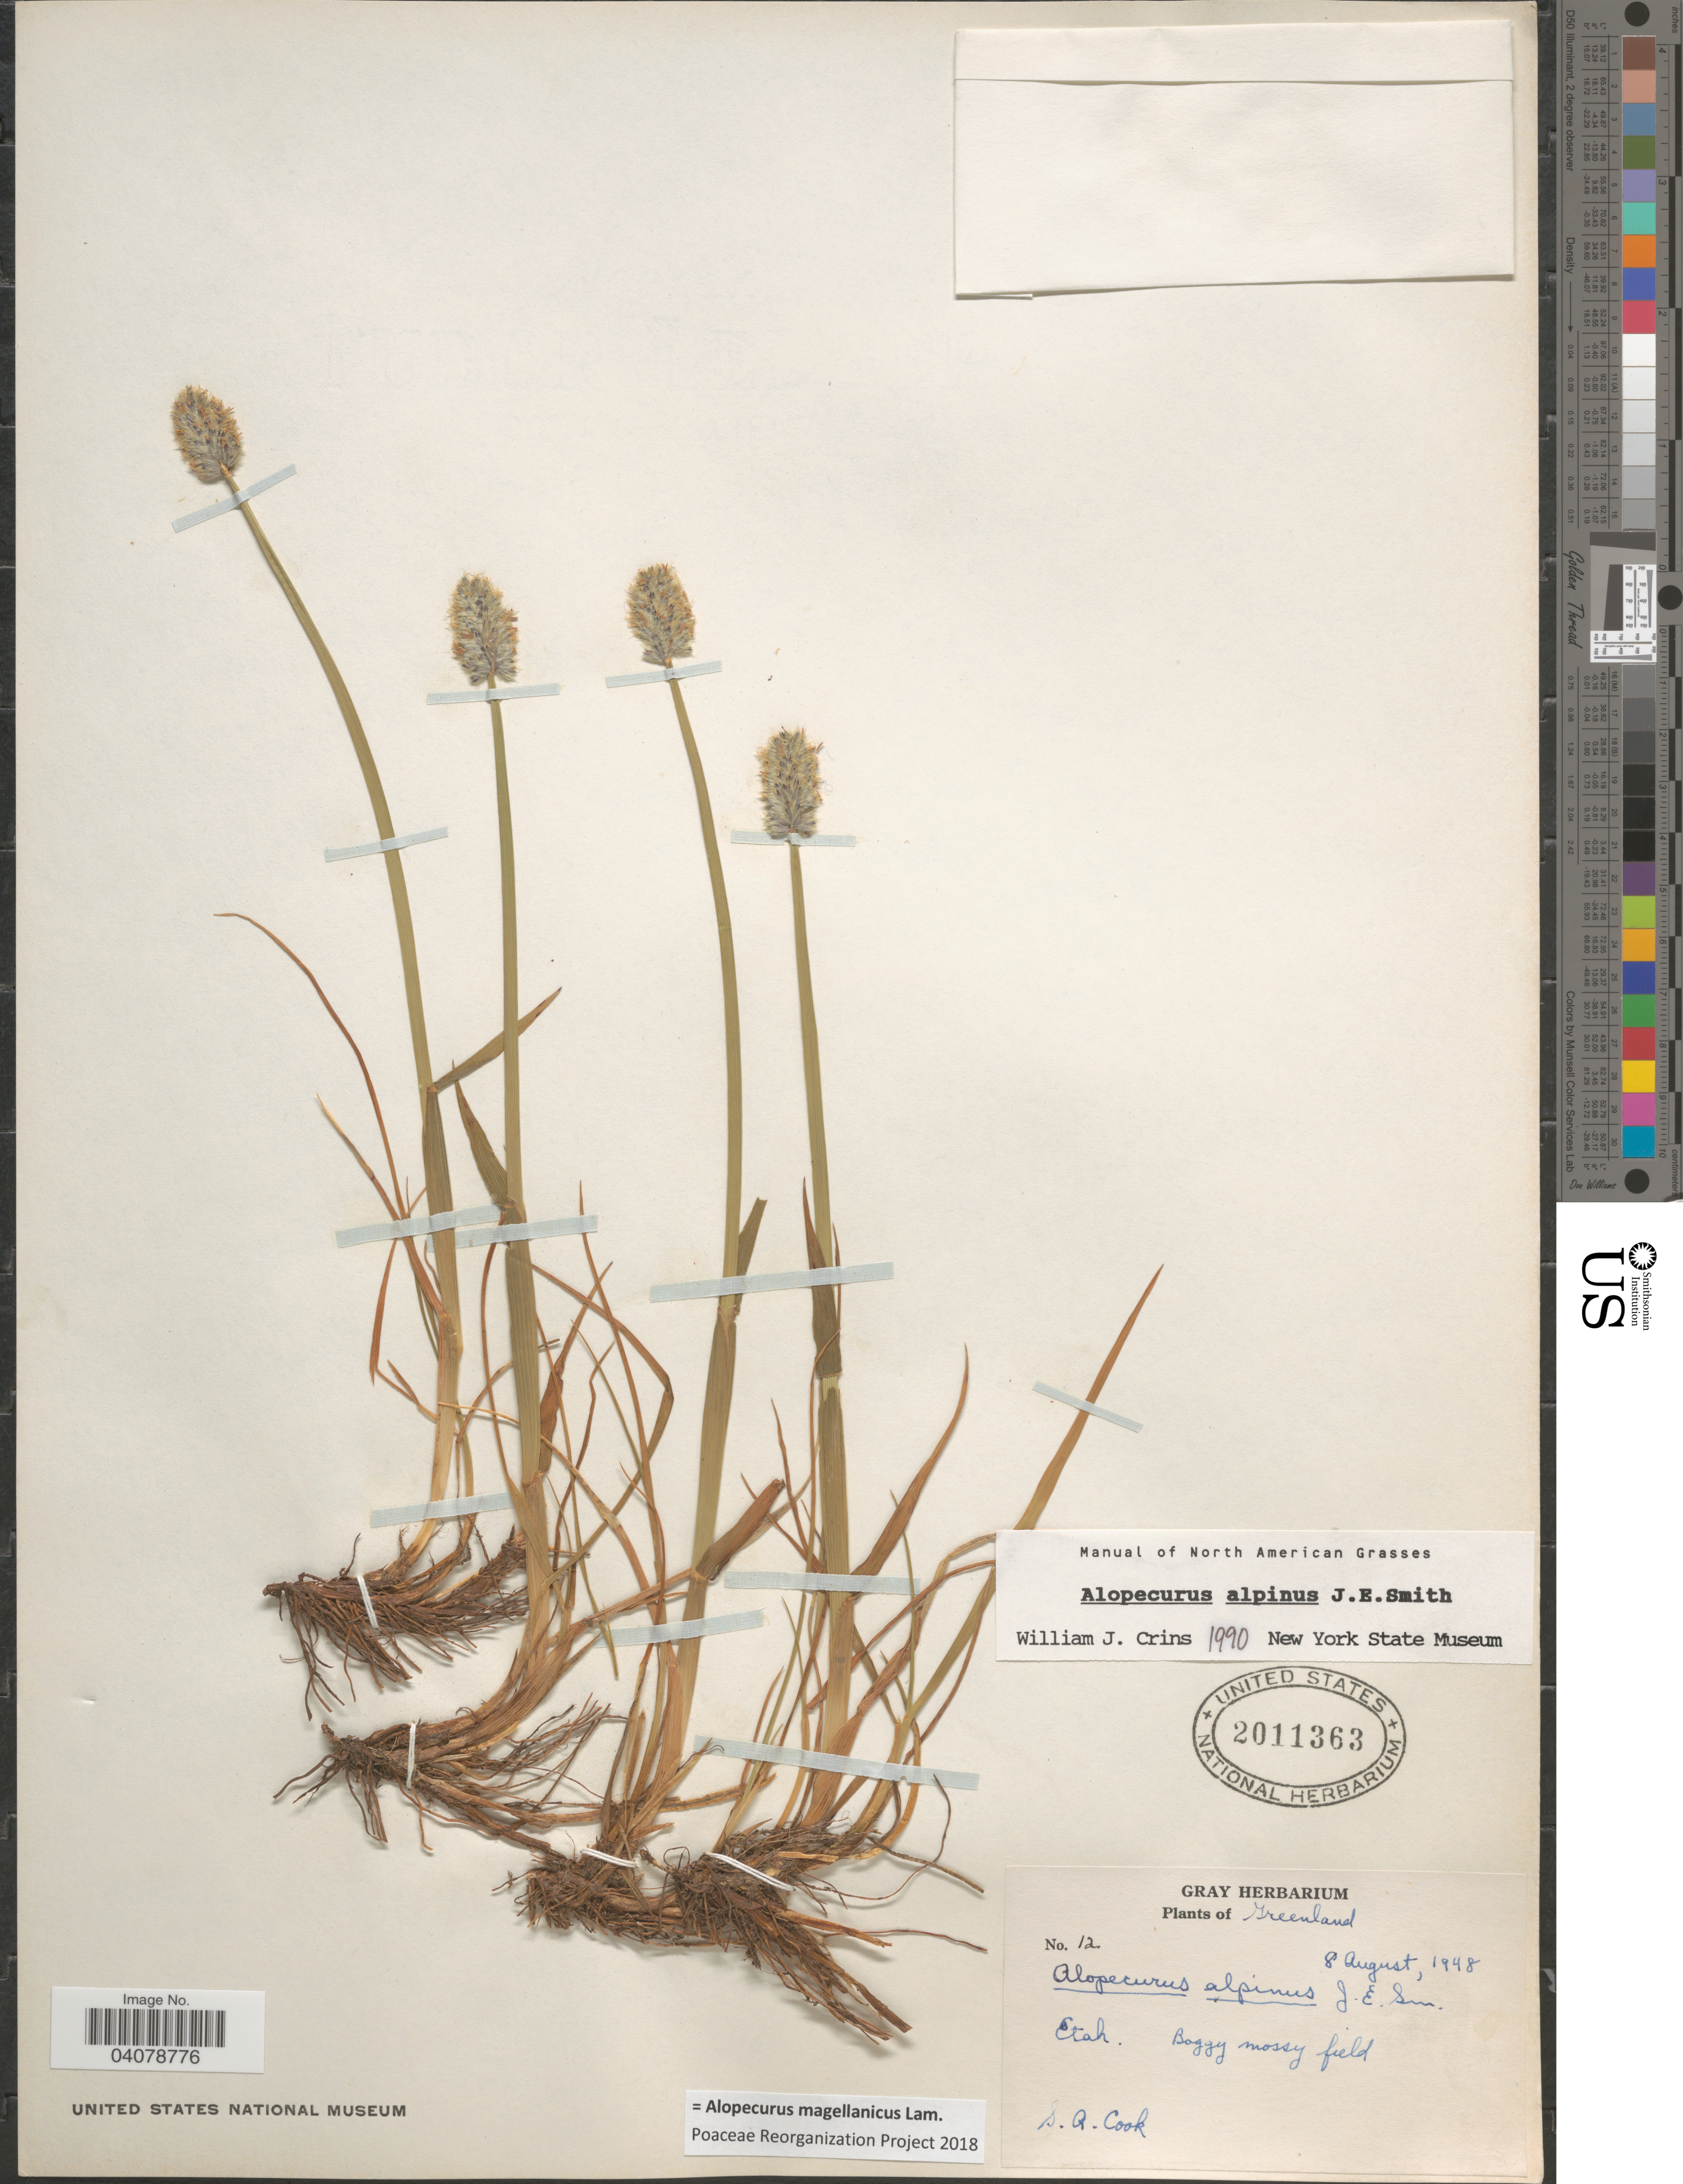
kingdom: Plantae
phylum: Tracheophyta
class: Liliopsida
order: Poales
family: Poaceae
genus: Alopecurus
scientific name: Alopecurus magellanicus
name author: Lam.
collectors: S. A. Cook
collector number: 12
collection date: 1948-08-08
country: Greenland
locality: Etah. Boggy mossy field.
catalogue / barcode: US 2011363